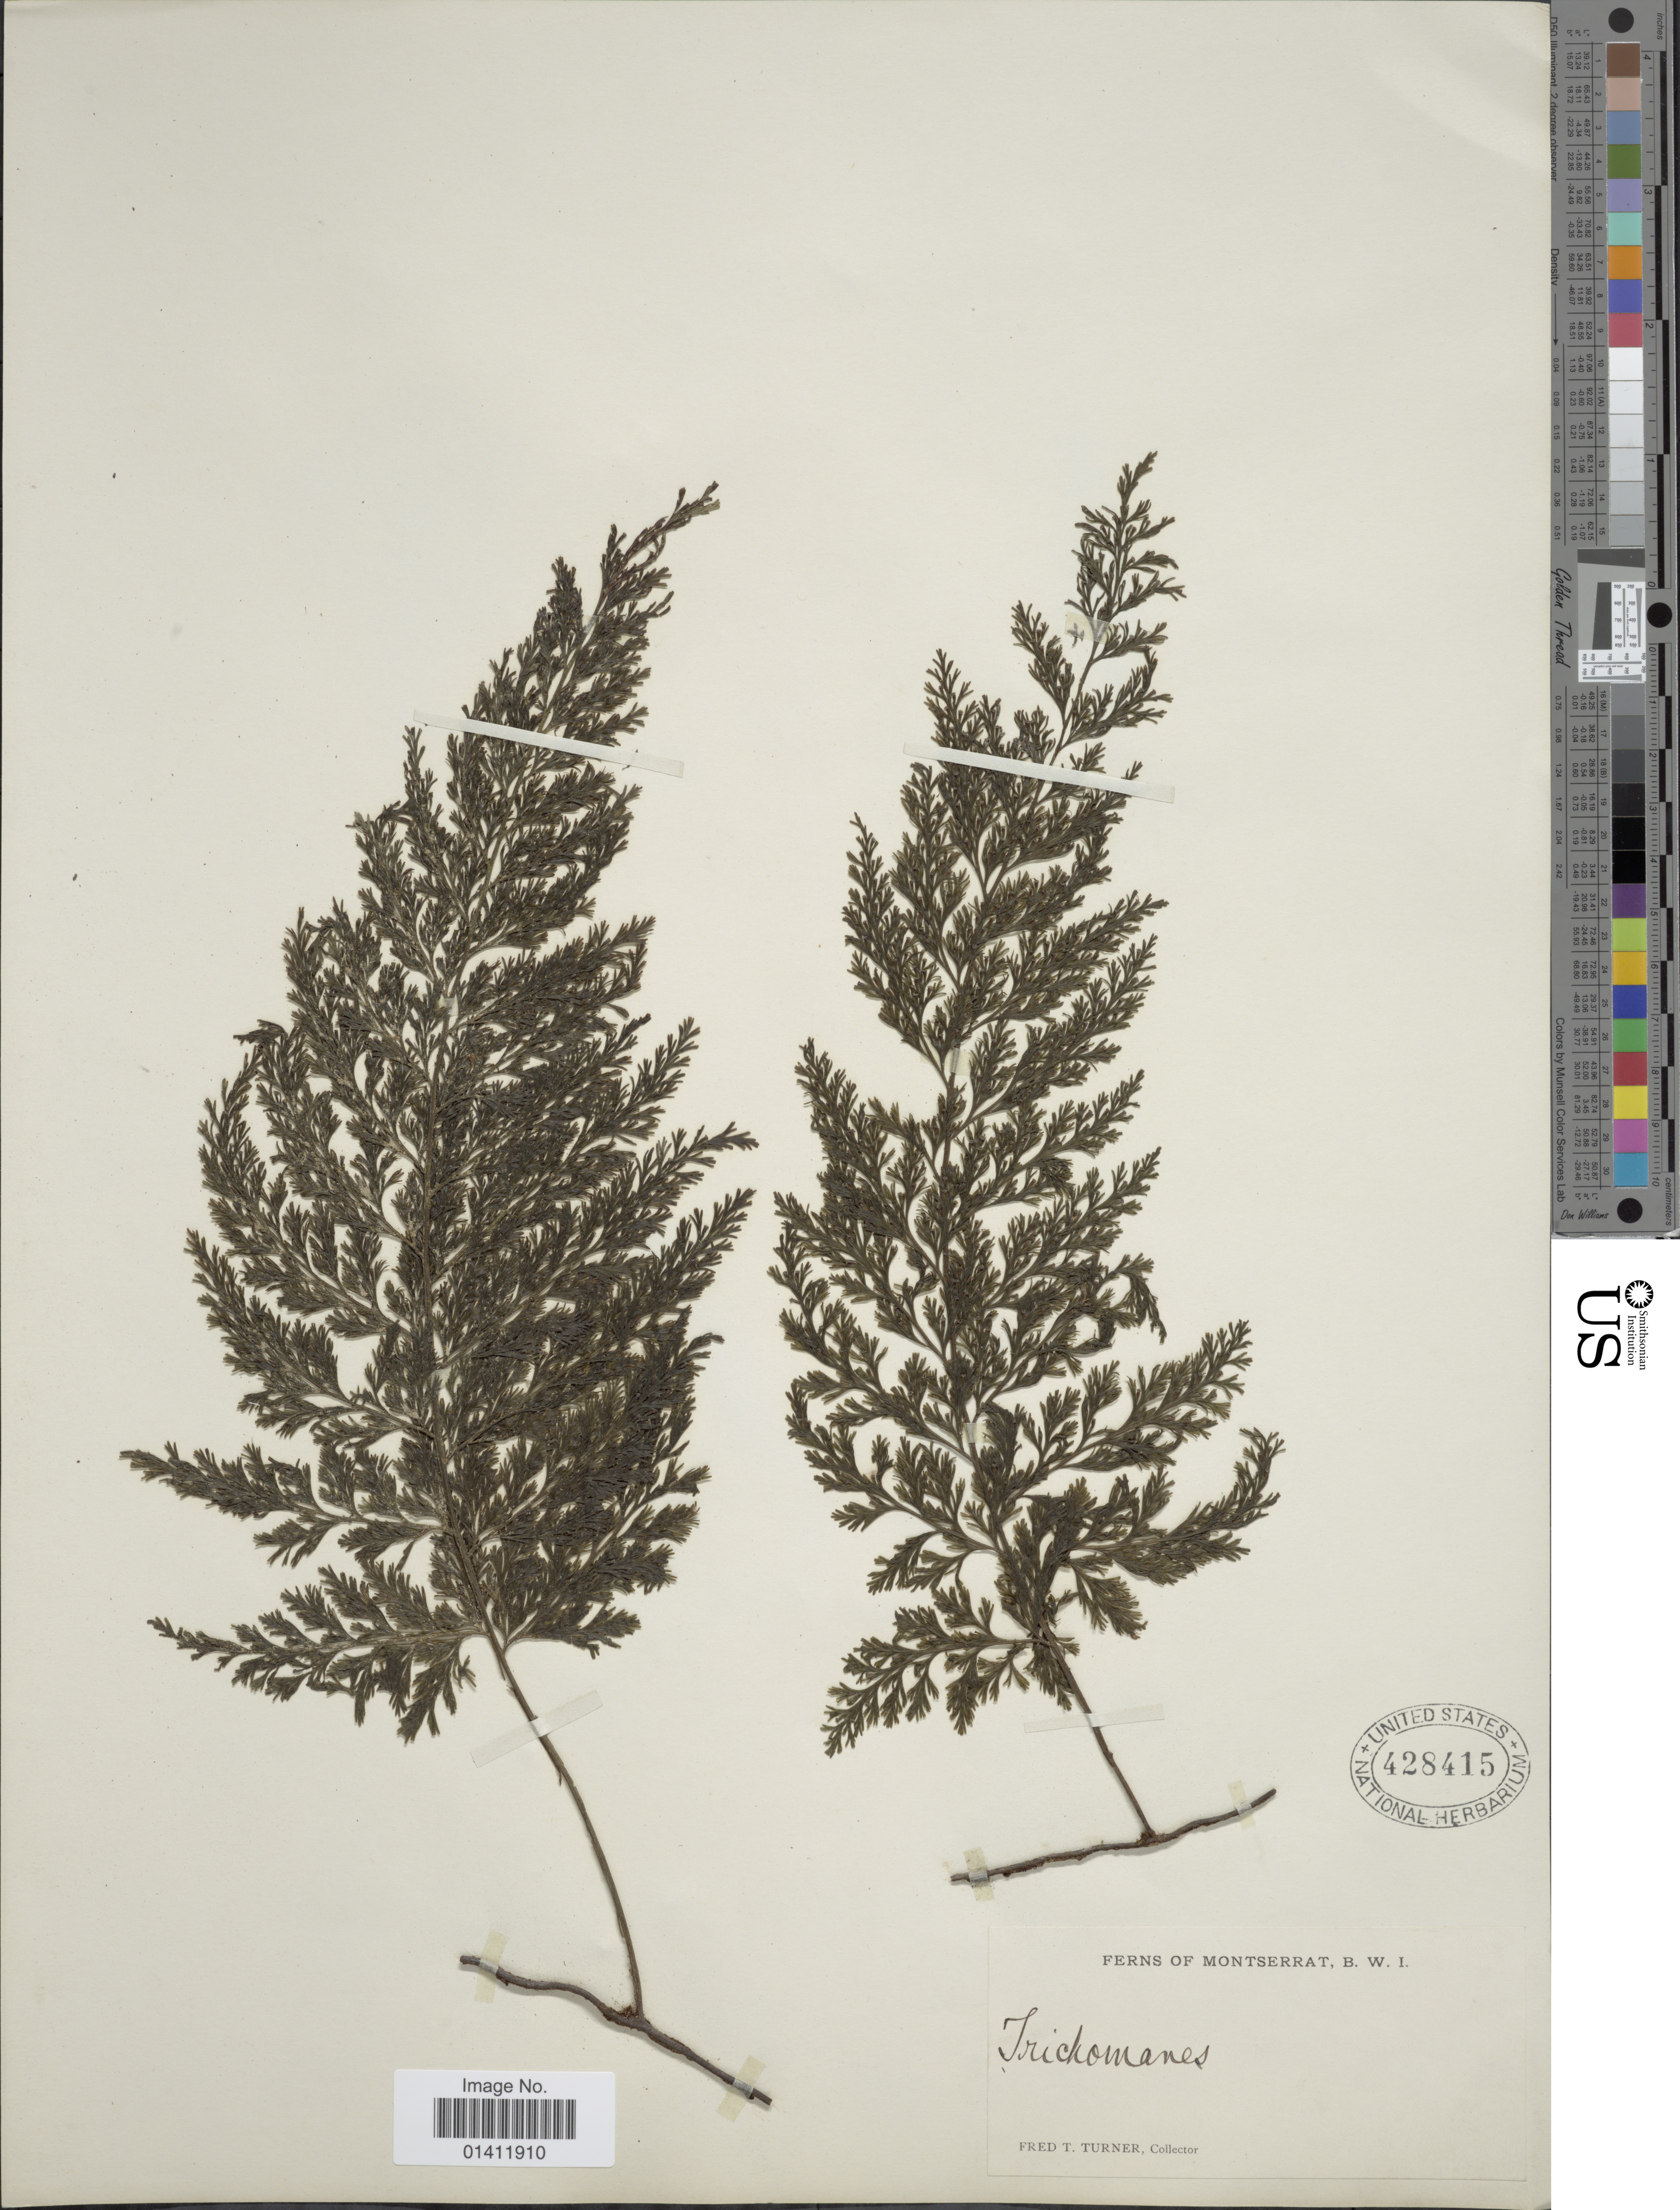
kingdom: Plantae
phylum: Tracheophyta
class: Polypodiopsida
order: Hymenophyllales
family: Hymenophyllaceae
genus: Vandenboschia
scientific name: Vandenboschia radicans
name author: (Sw.) Copel.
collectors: F. T. Turner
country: Montserrat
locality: Ferns of Montserrat, B. W. I.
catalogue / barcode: US 428415